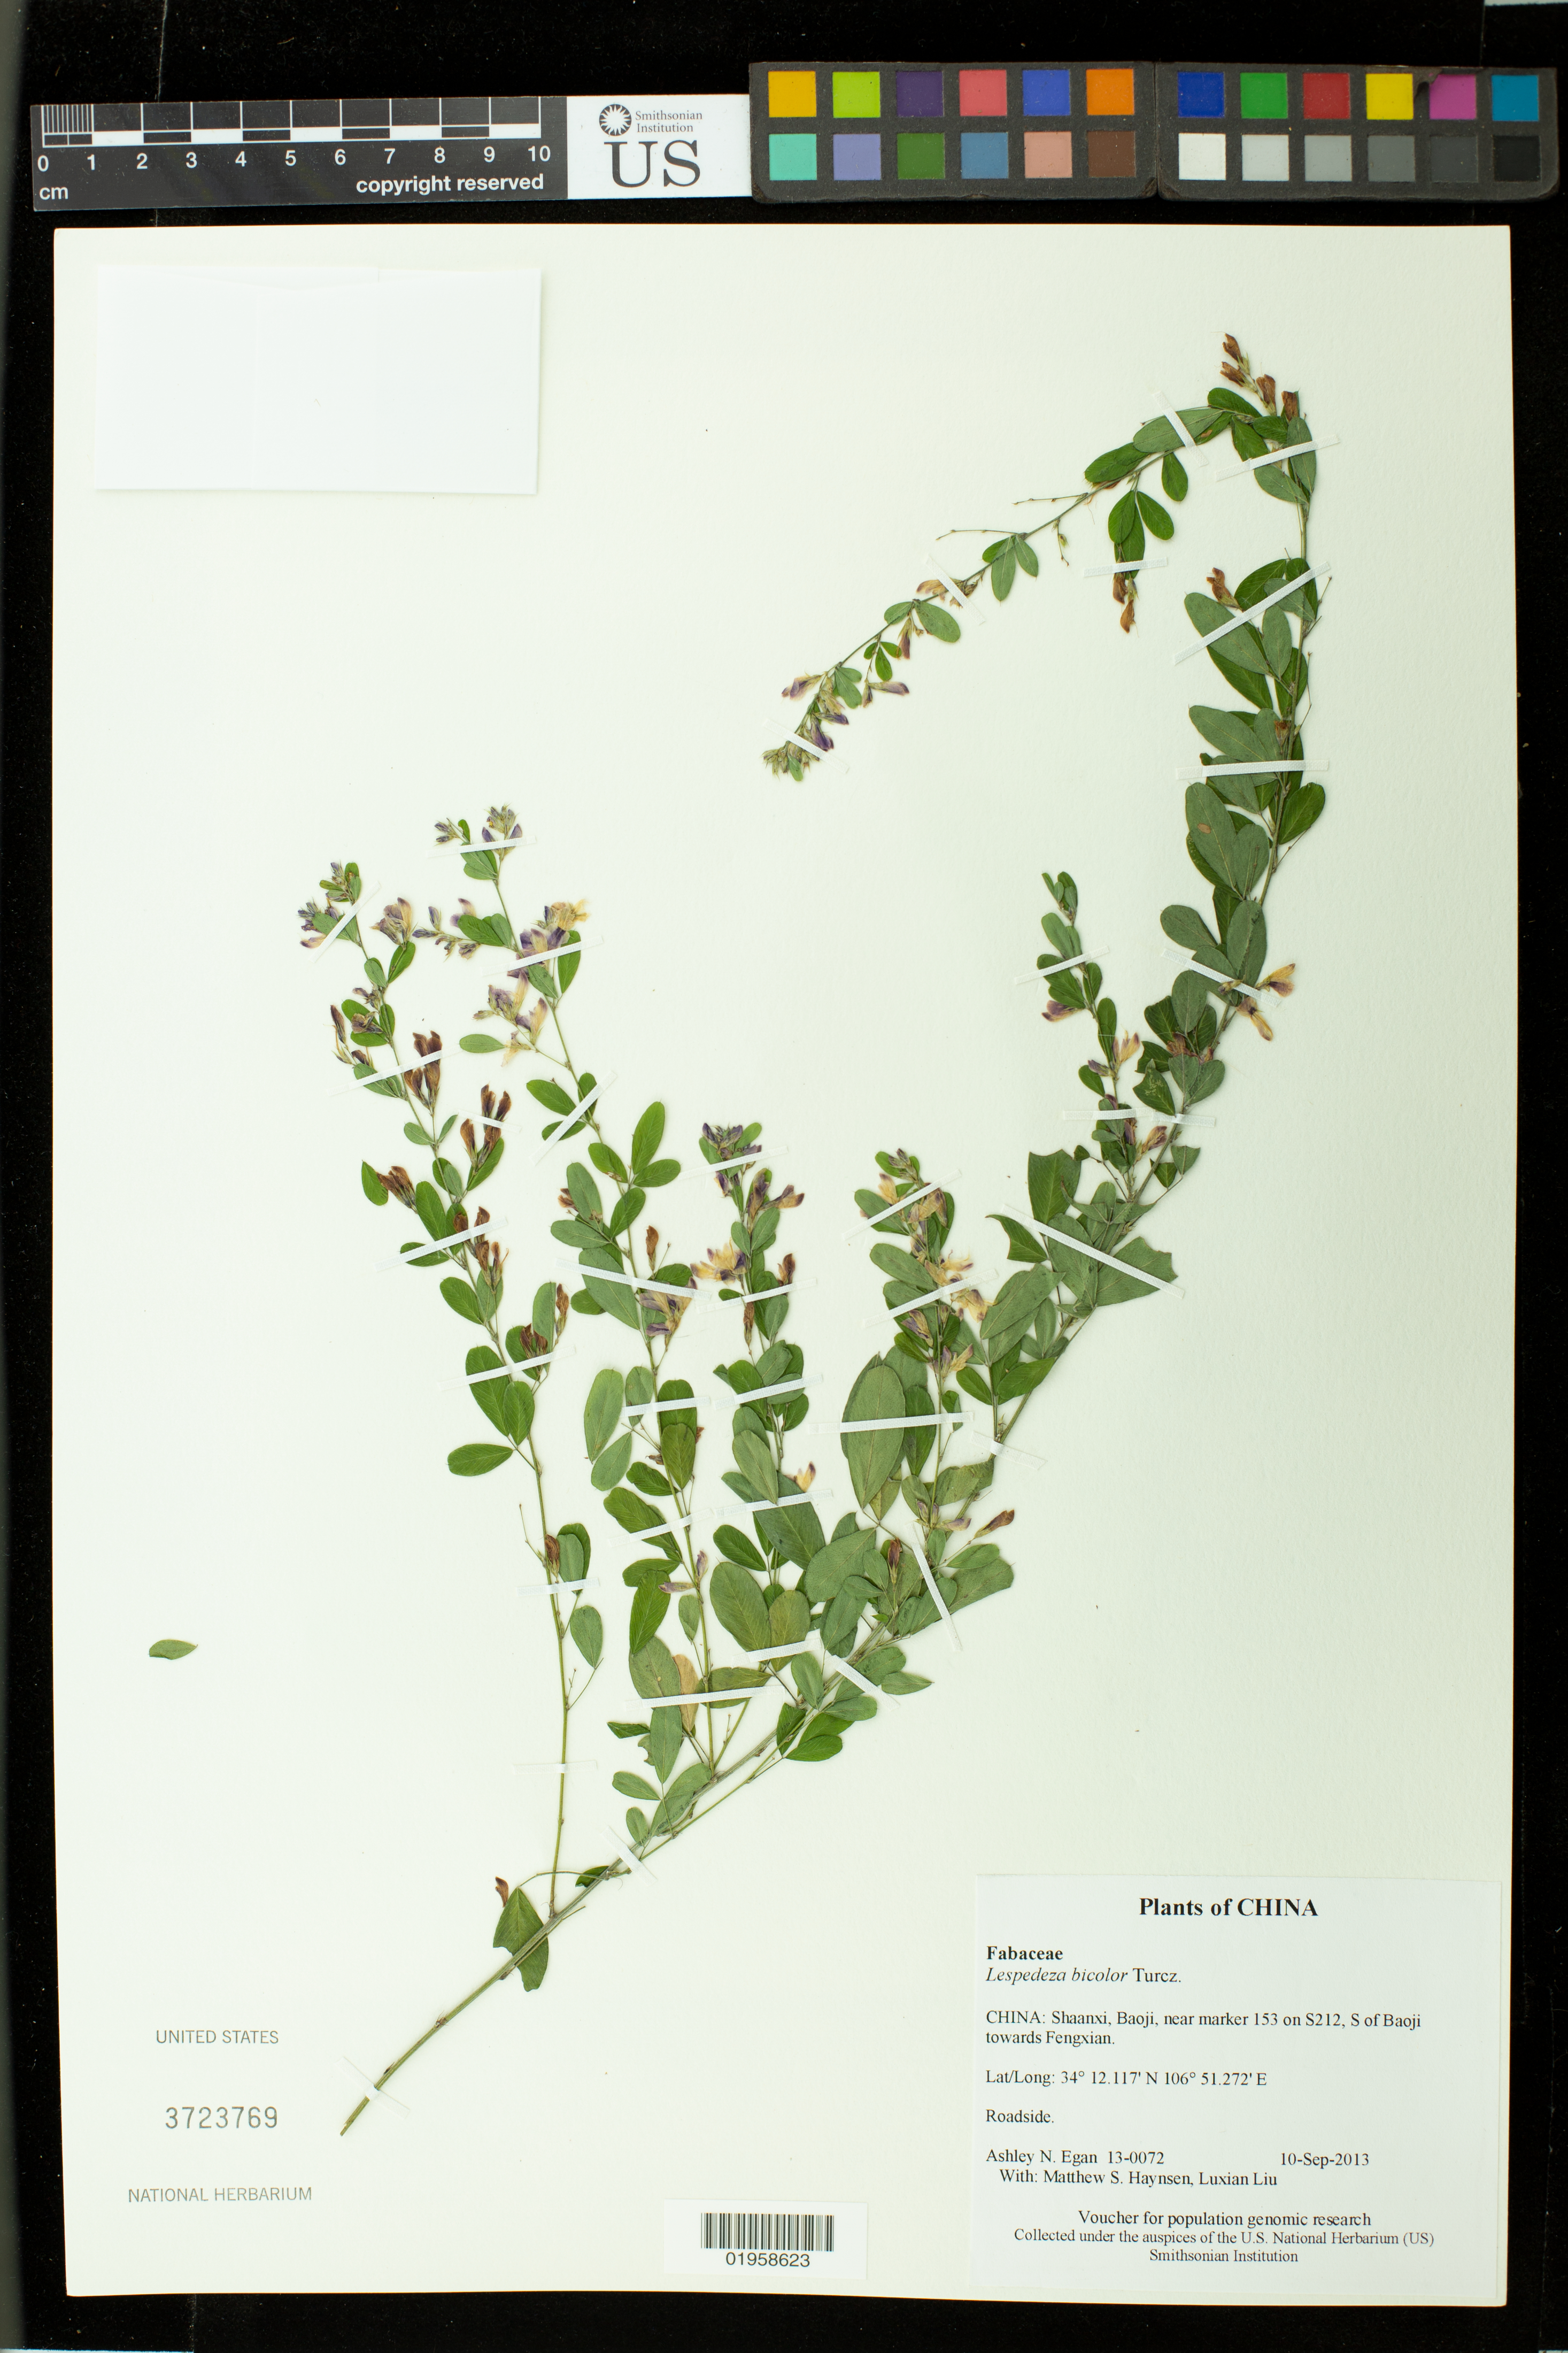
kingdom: Plantae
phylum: Tracheophyta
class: Magnoliopsida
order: Fabales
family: Fabaceae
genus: Lespedeza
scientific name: Lespedeza bicolor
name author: Turcz.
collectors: A. N. Egan, M. Hansen & L. Liu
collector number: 13-0072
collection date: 2013-09-10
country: China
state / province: Shaanxi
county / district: Baoji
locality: near marker 153 on S212, S of Baoji towards Fengxian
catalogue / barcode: US 3723769